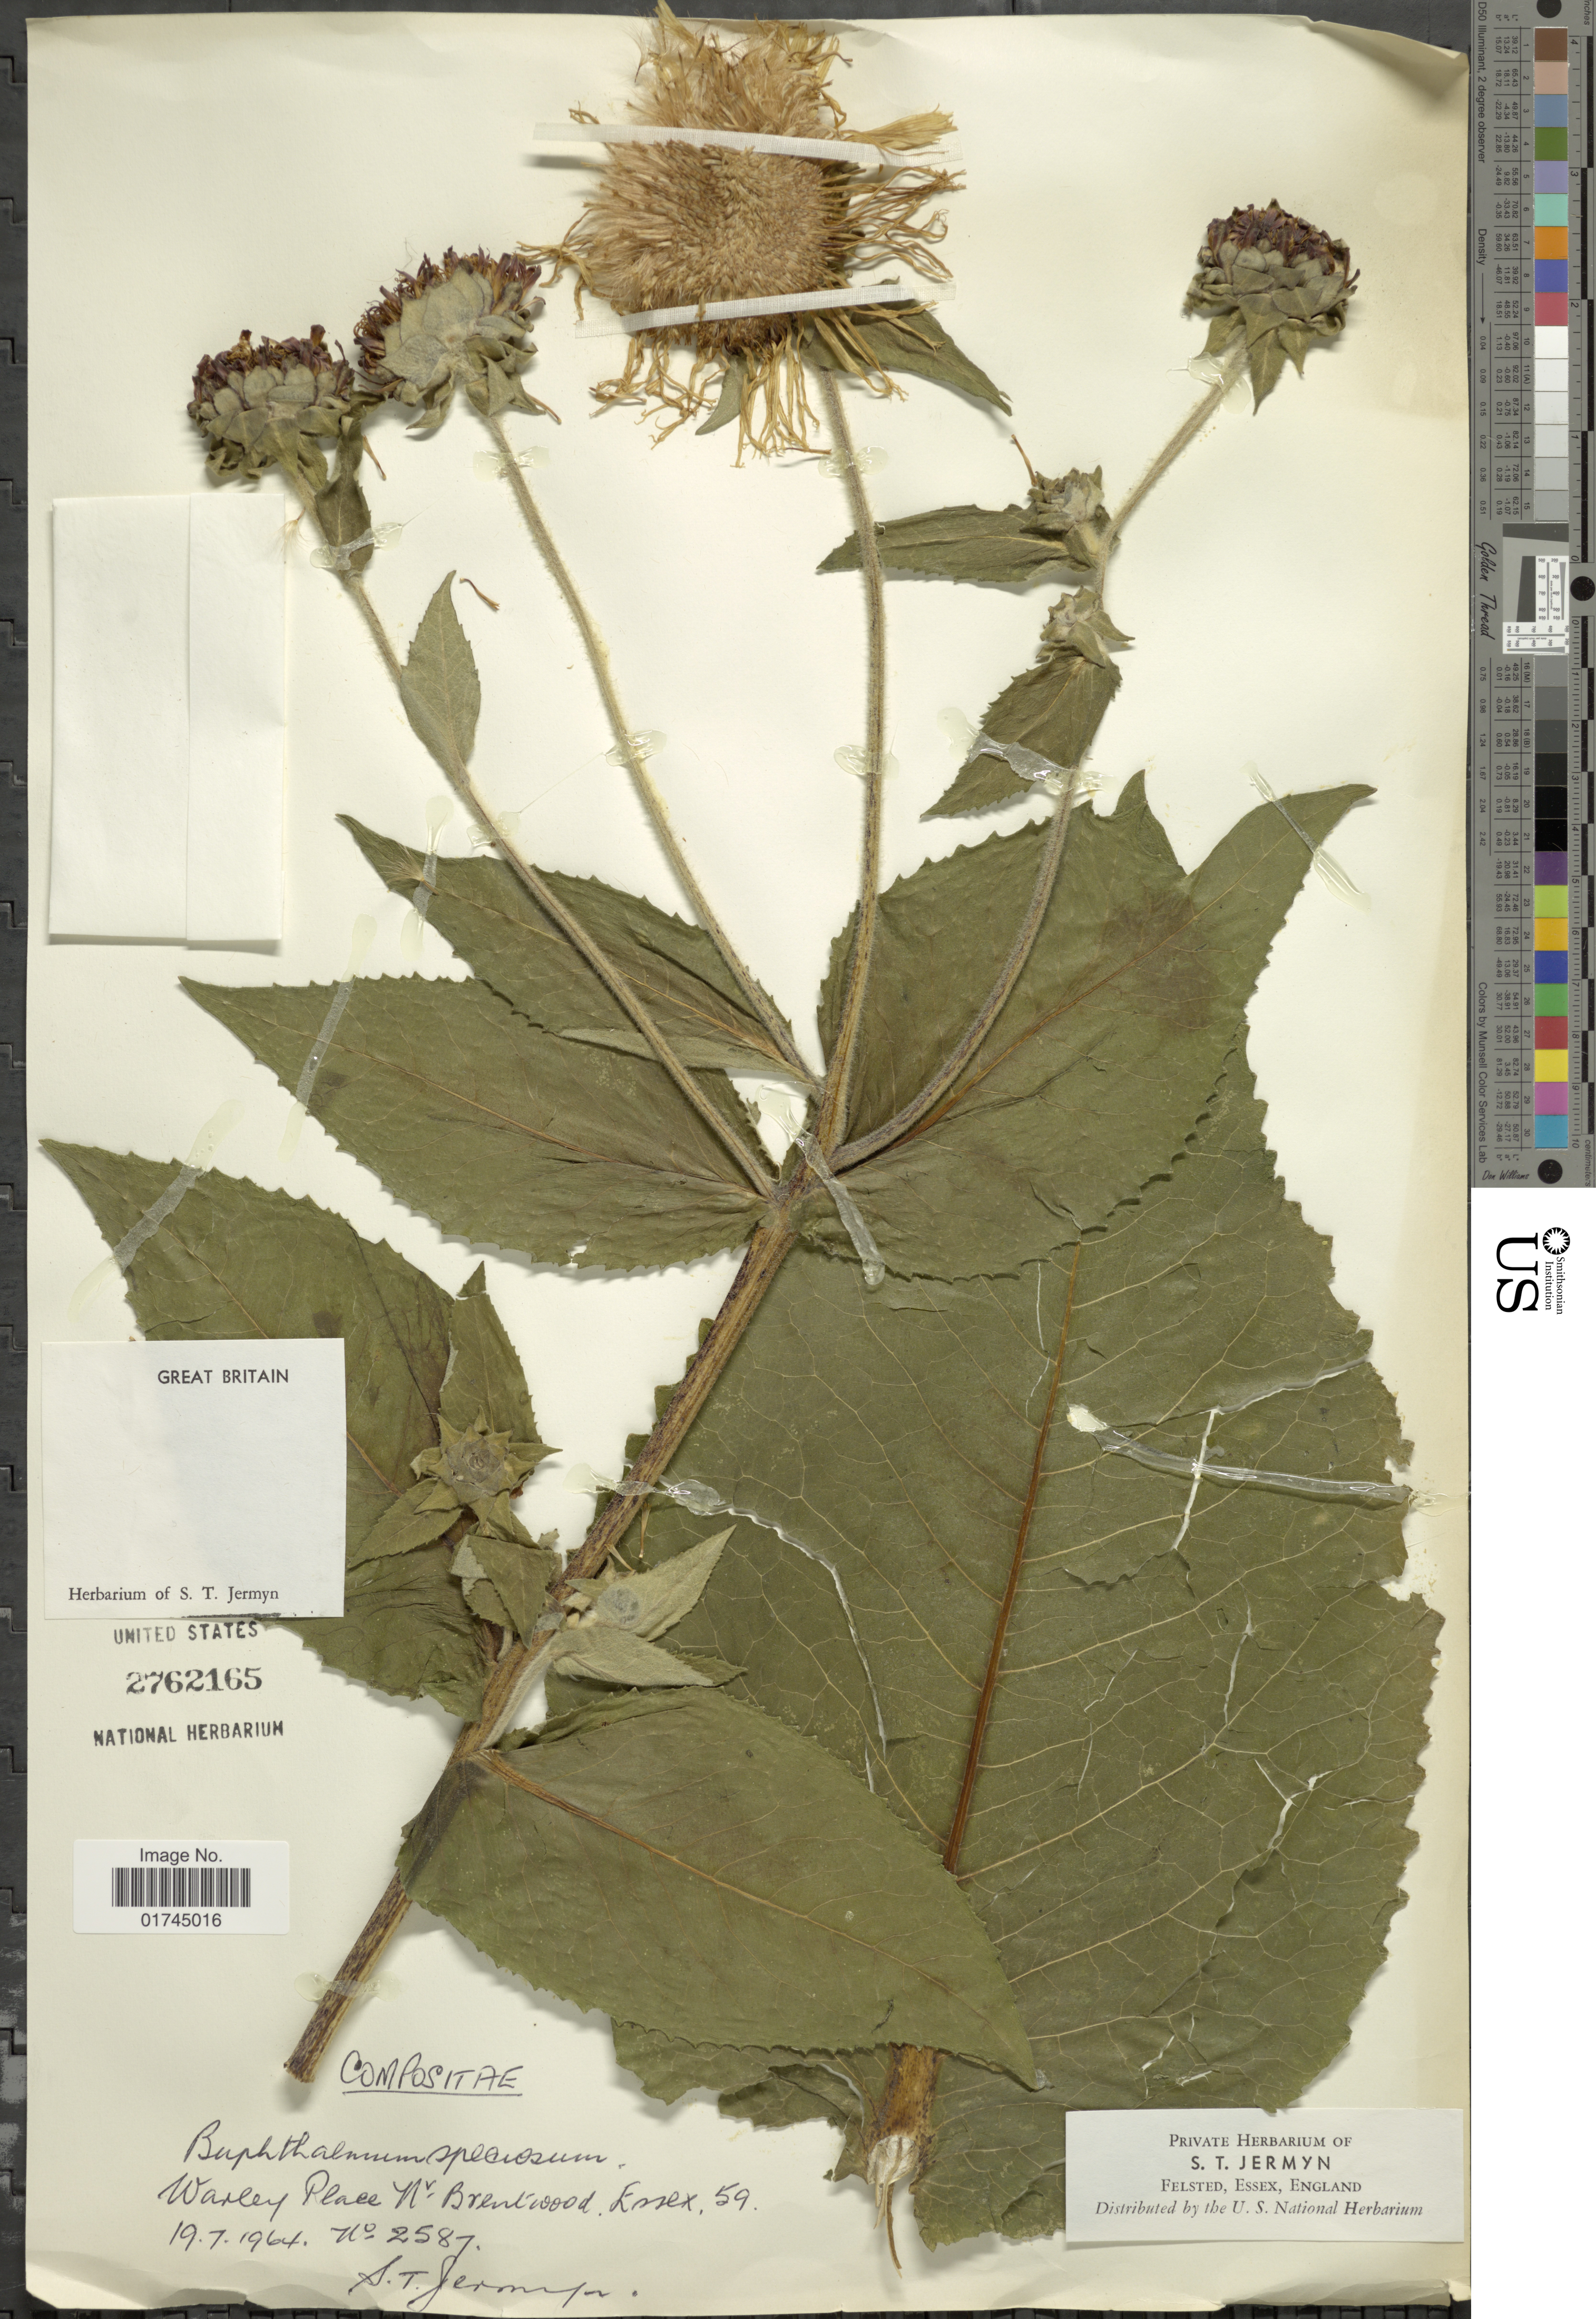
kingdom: Plantae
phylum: Tracheophyta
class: Magnoliopsida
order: Asterales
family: Asteraceae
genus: Buphthalmum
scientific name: Buphthalmum speciosum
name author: Schreb.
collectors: S. Jermyn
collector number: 2587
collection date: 1964-07-19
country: United Kingdom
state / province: England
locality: Felsted, Essex, Warley Place Nv. Brentwood.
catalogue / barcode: US 2762165